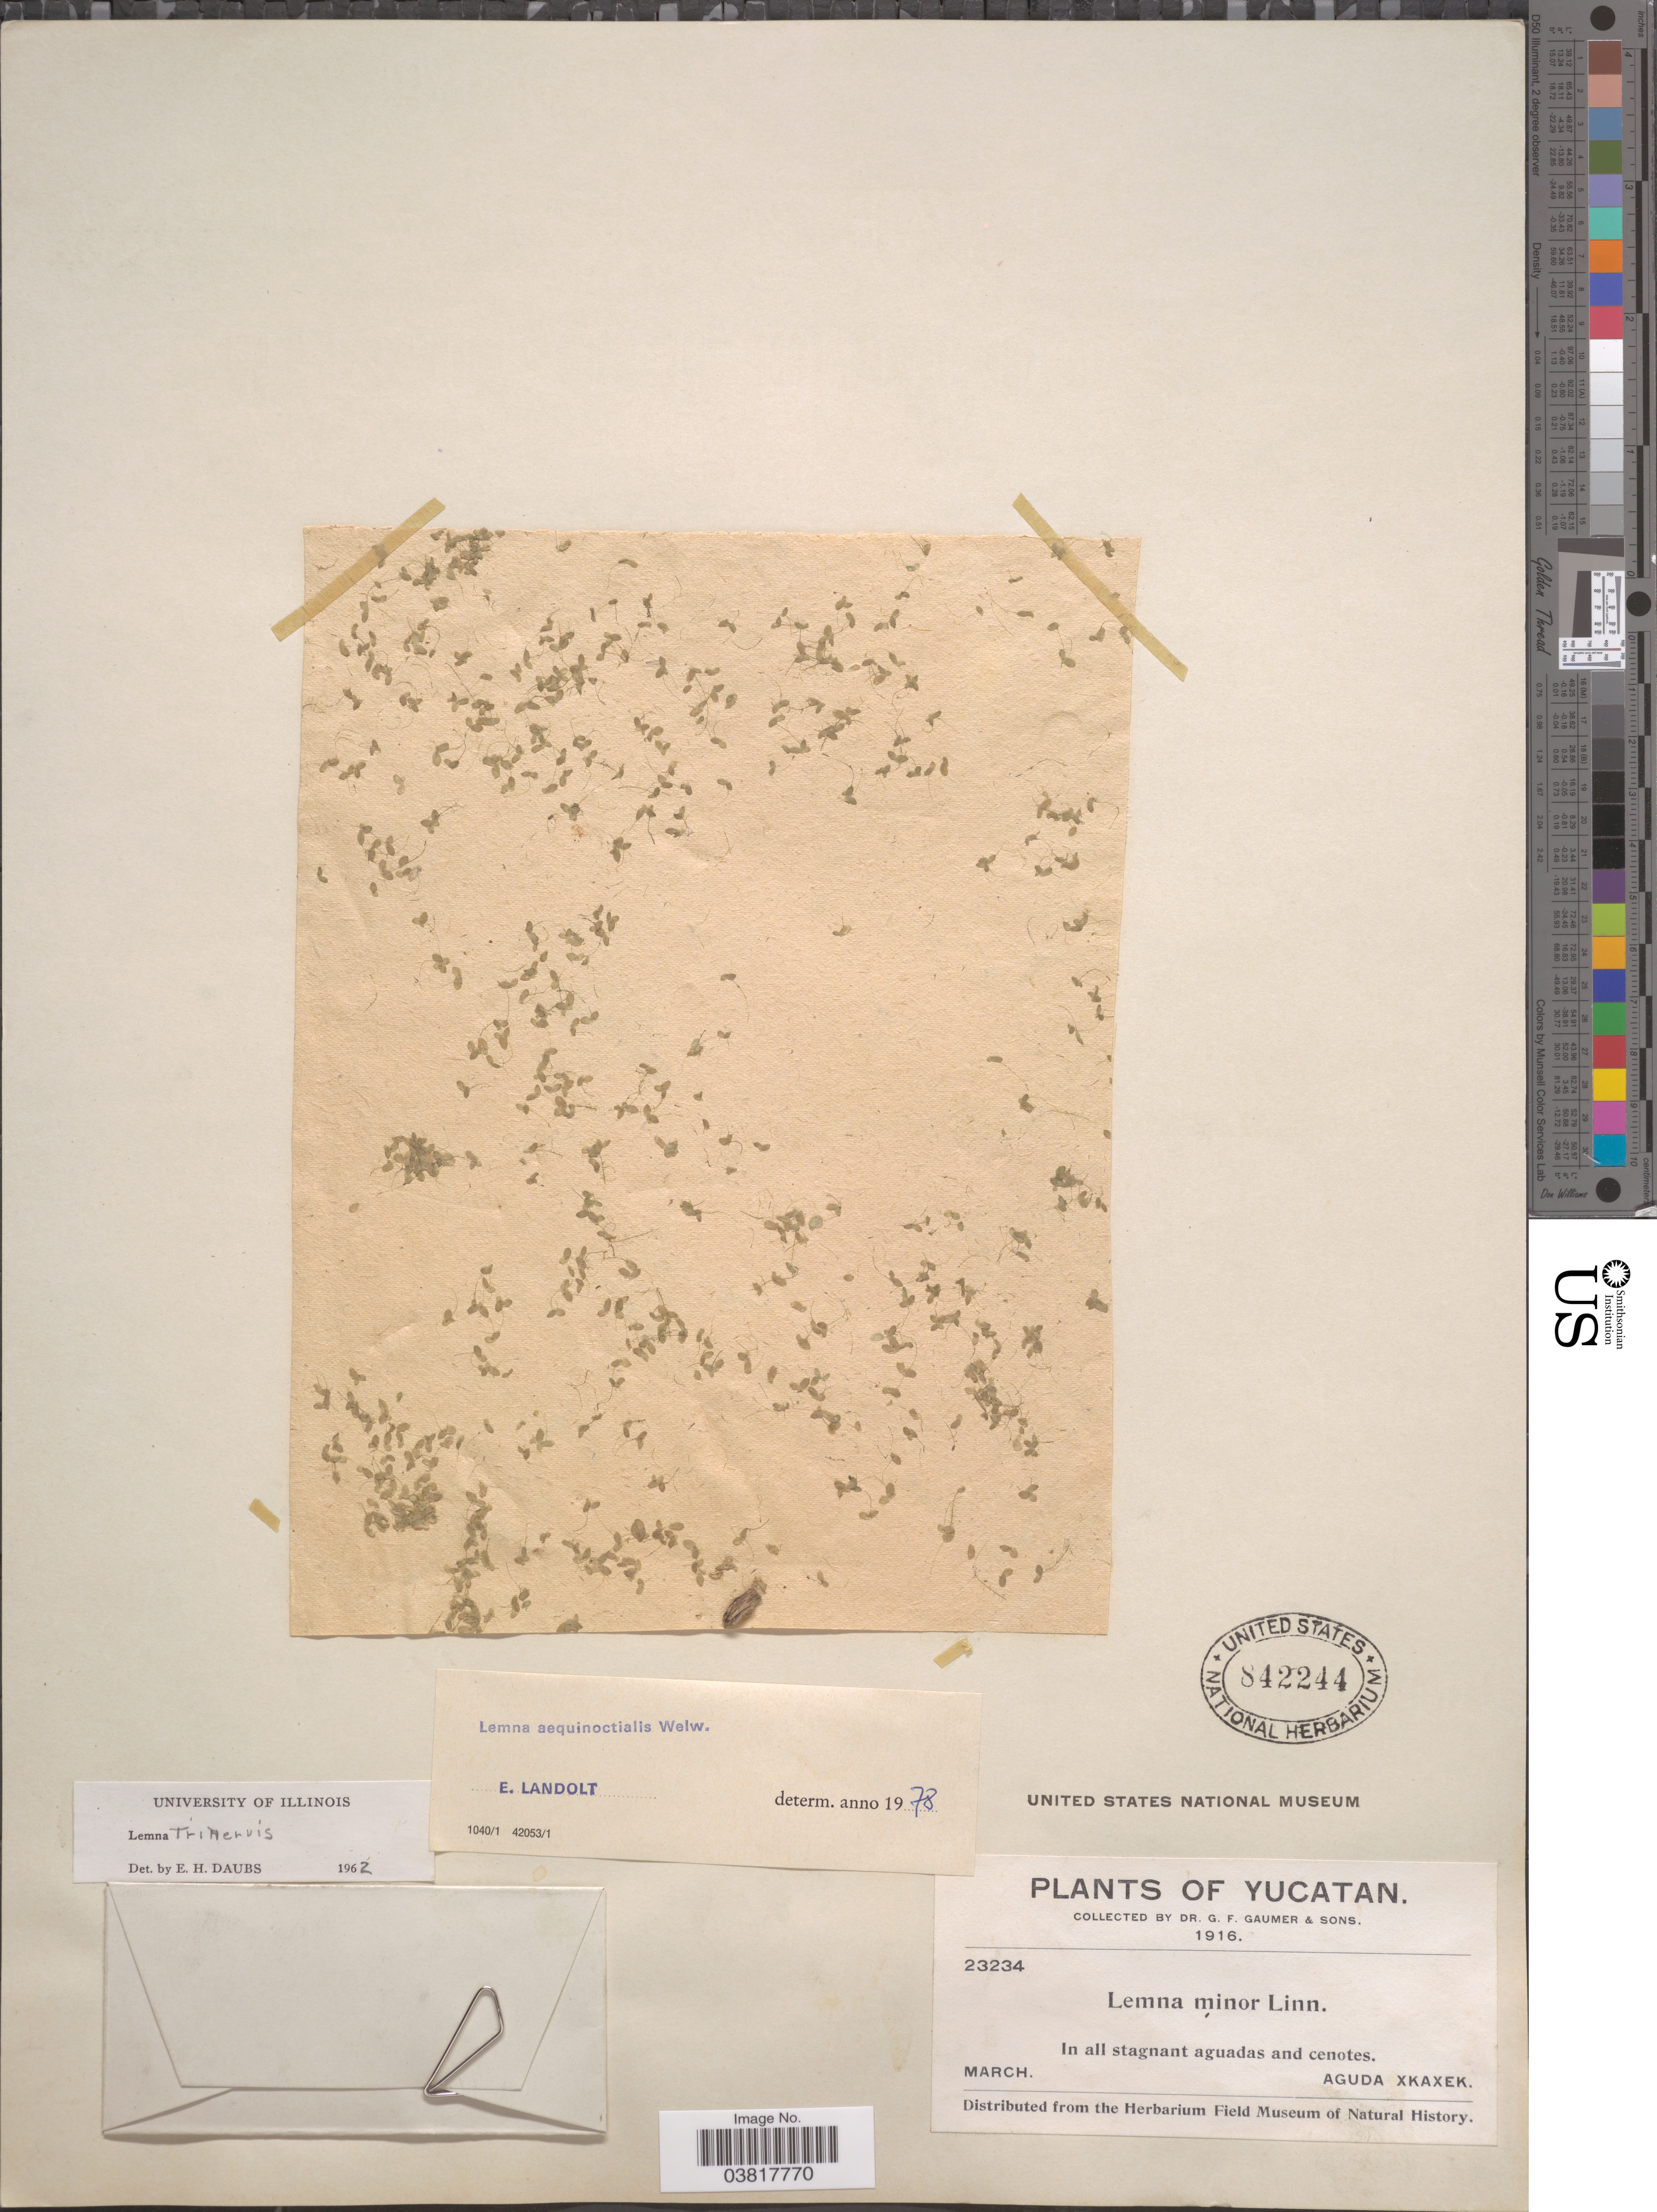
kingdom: Plantae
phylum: Tracheophyta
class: Liliopsida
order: Alismatales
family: Araceae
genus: Lemna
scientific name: Lemna aequinoctialis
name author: Welw.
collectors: G. F. Gaumer & Sons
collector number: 23234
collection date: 1916-03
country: Mexico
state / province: Yucatán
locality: Aguda Xkaxek.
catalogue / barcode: US 842244